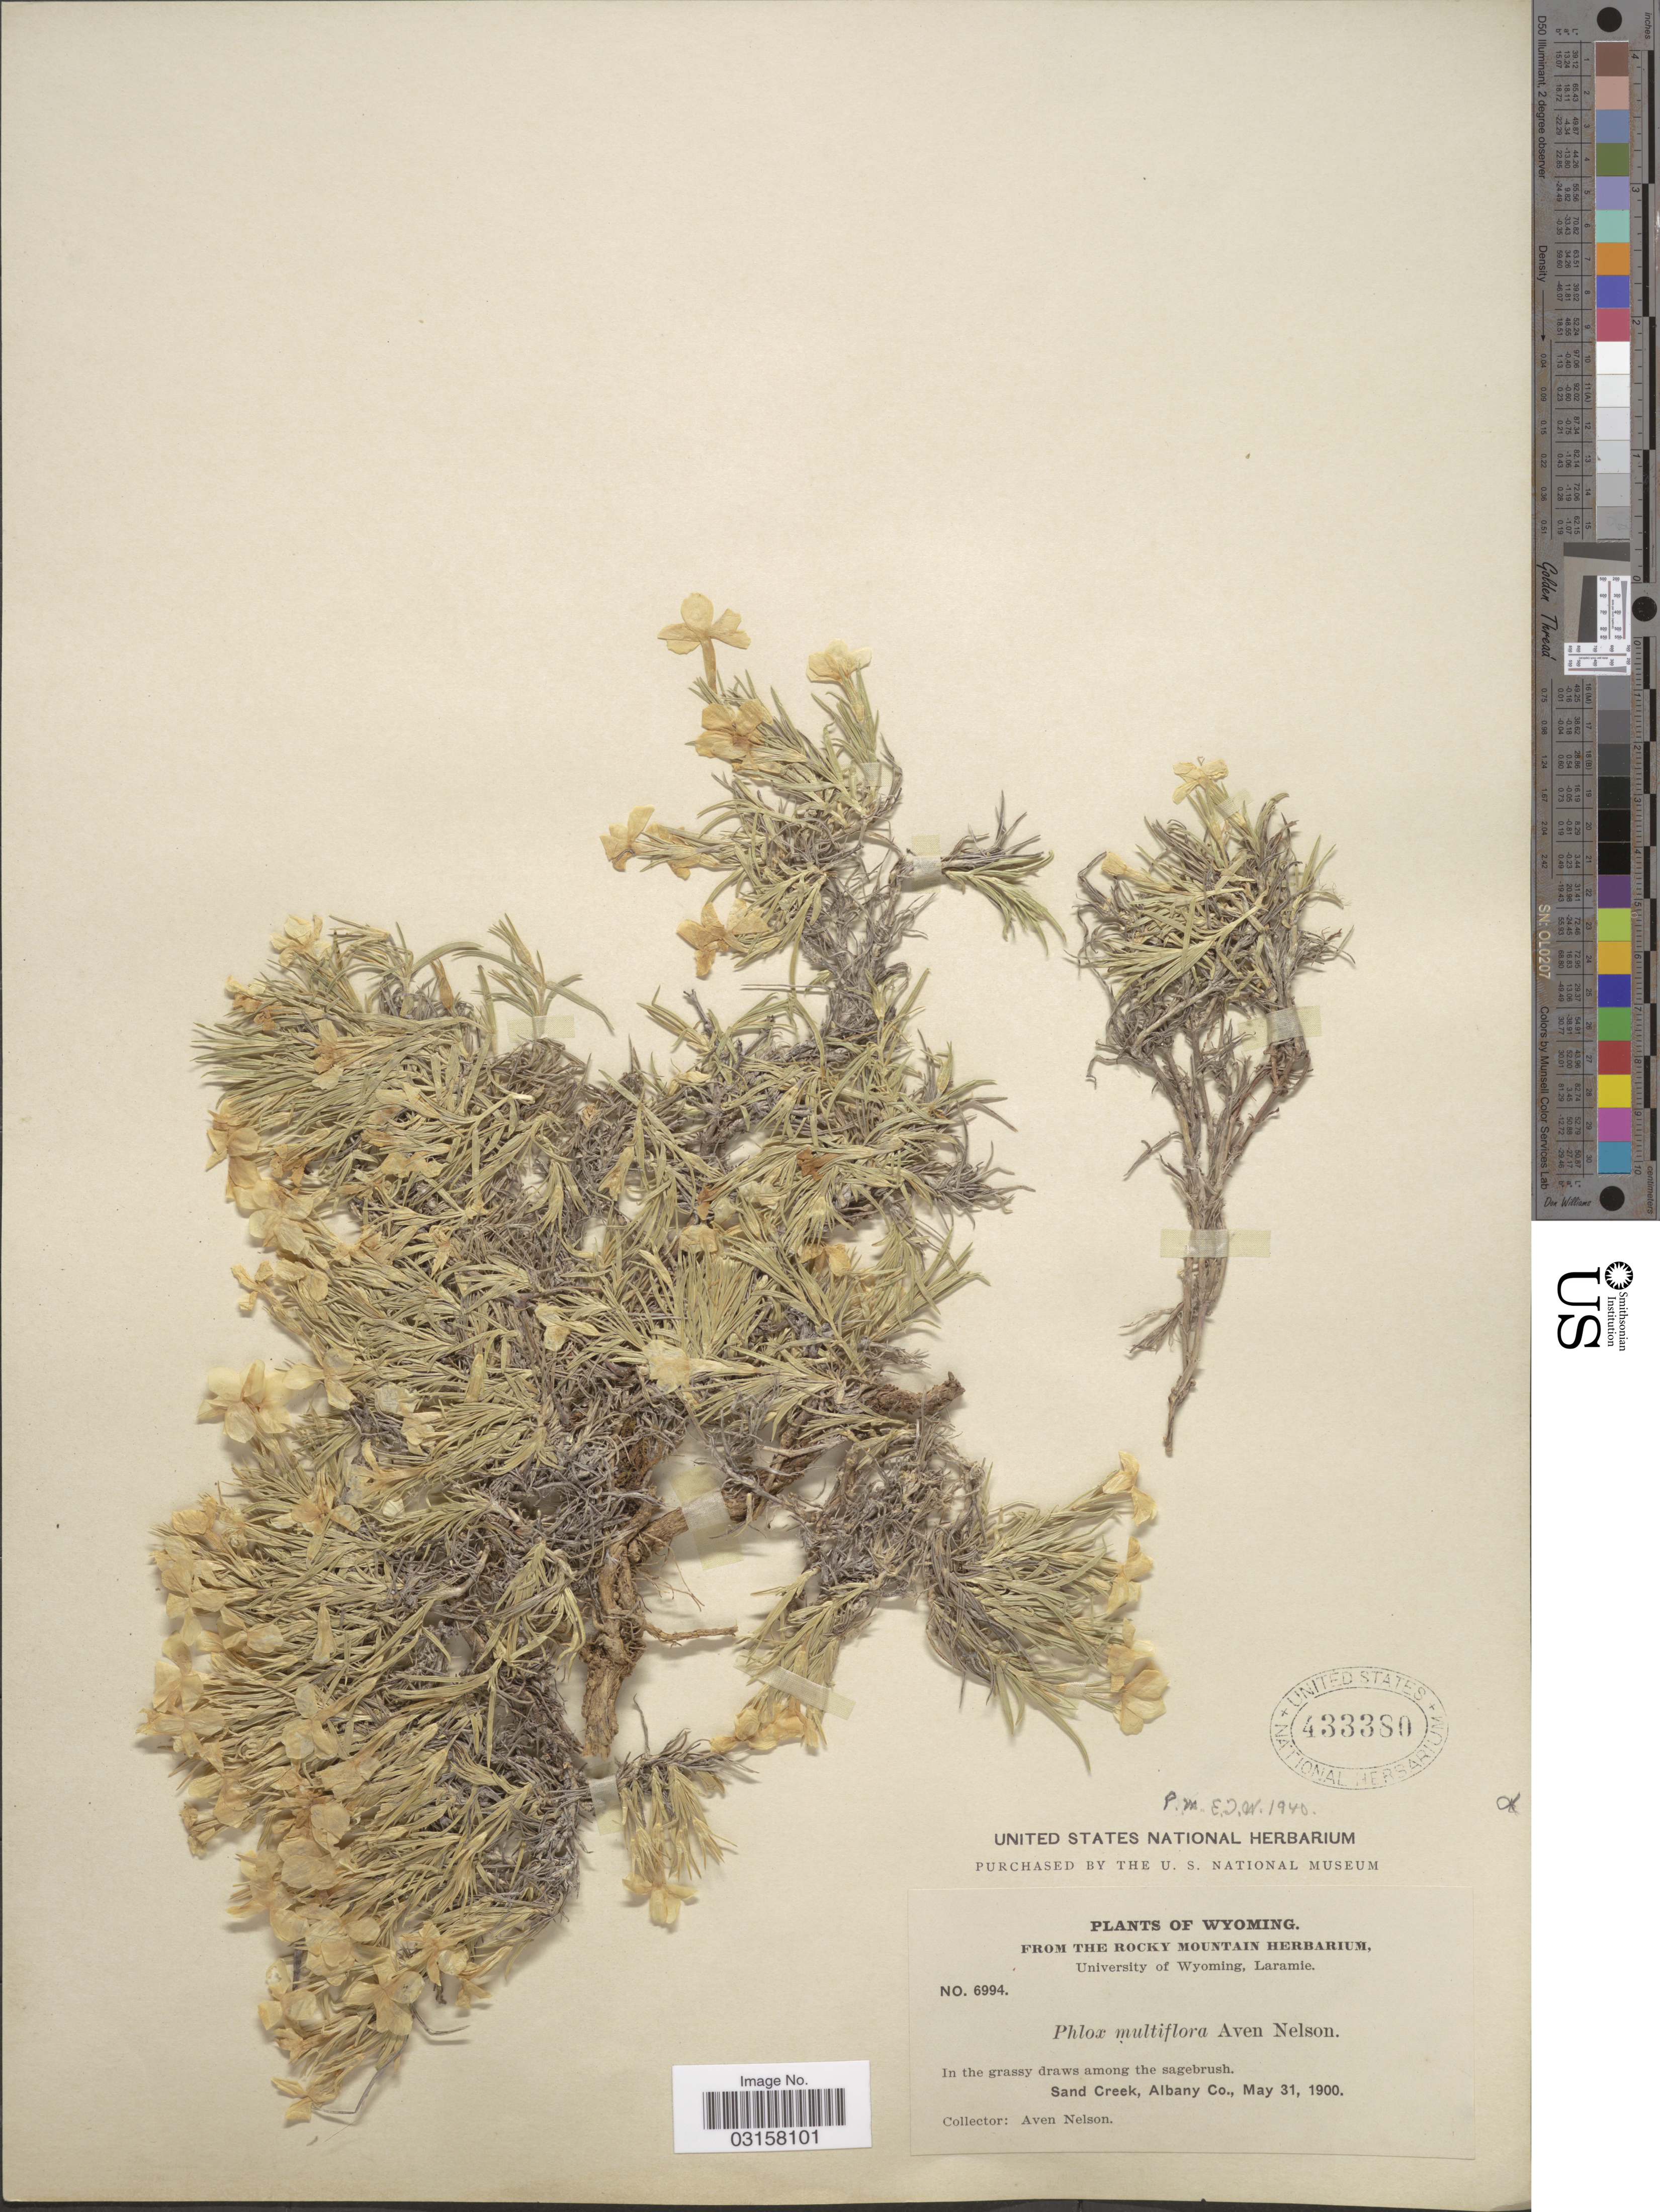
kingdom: Plantae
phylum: Tracheophyta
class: Magnoliopsida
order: Ericales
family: Polemoniaceae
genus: Phlox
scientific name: Phlox multiflora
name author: A. Nelson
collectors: A. Nelson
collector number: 6994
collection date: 1990-05-31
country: United States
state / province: Wyoming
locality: Sand Creek, Albany Co.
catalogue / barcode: US 433380